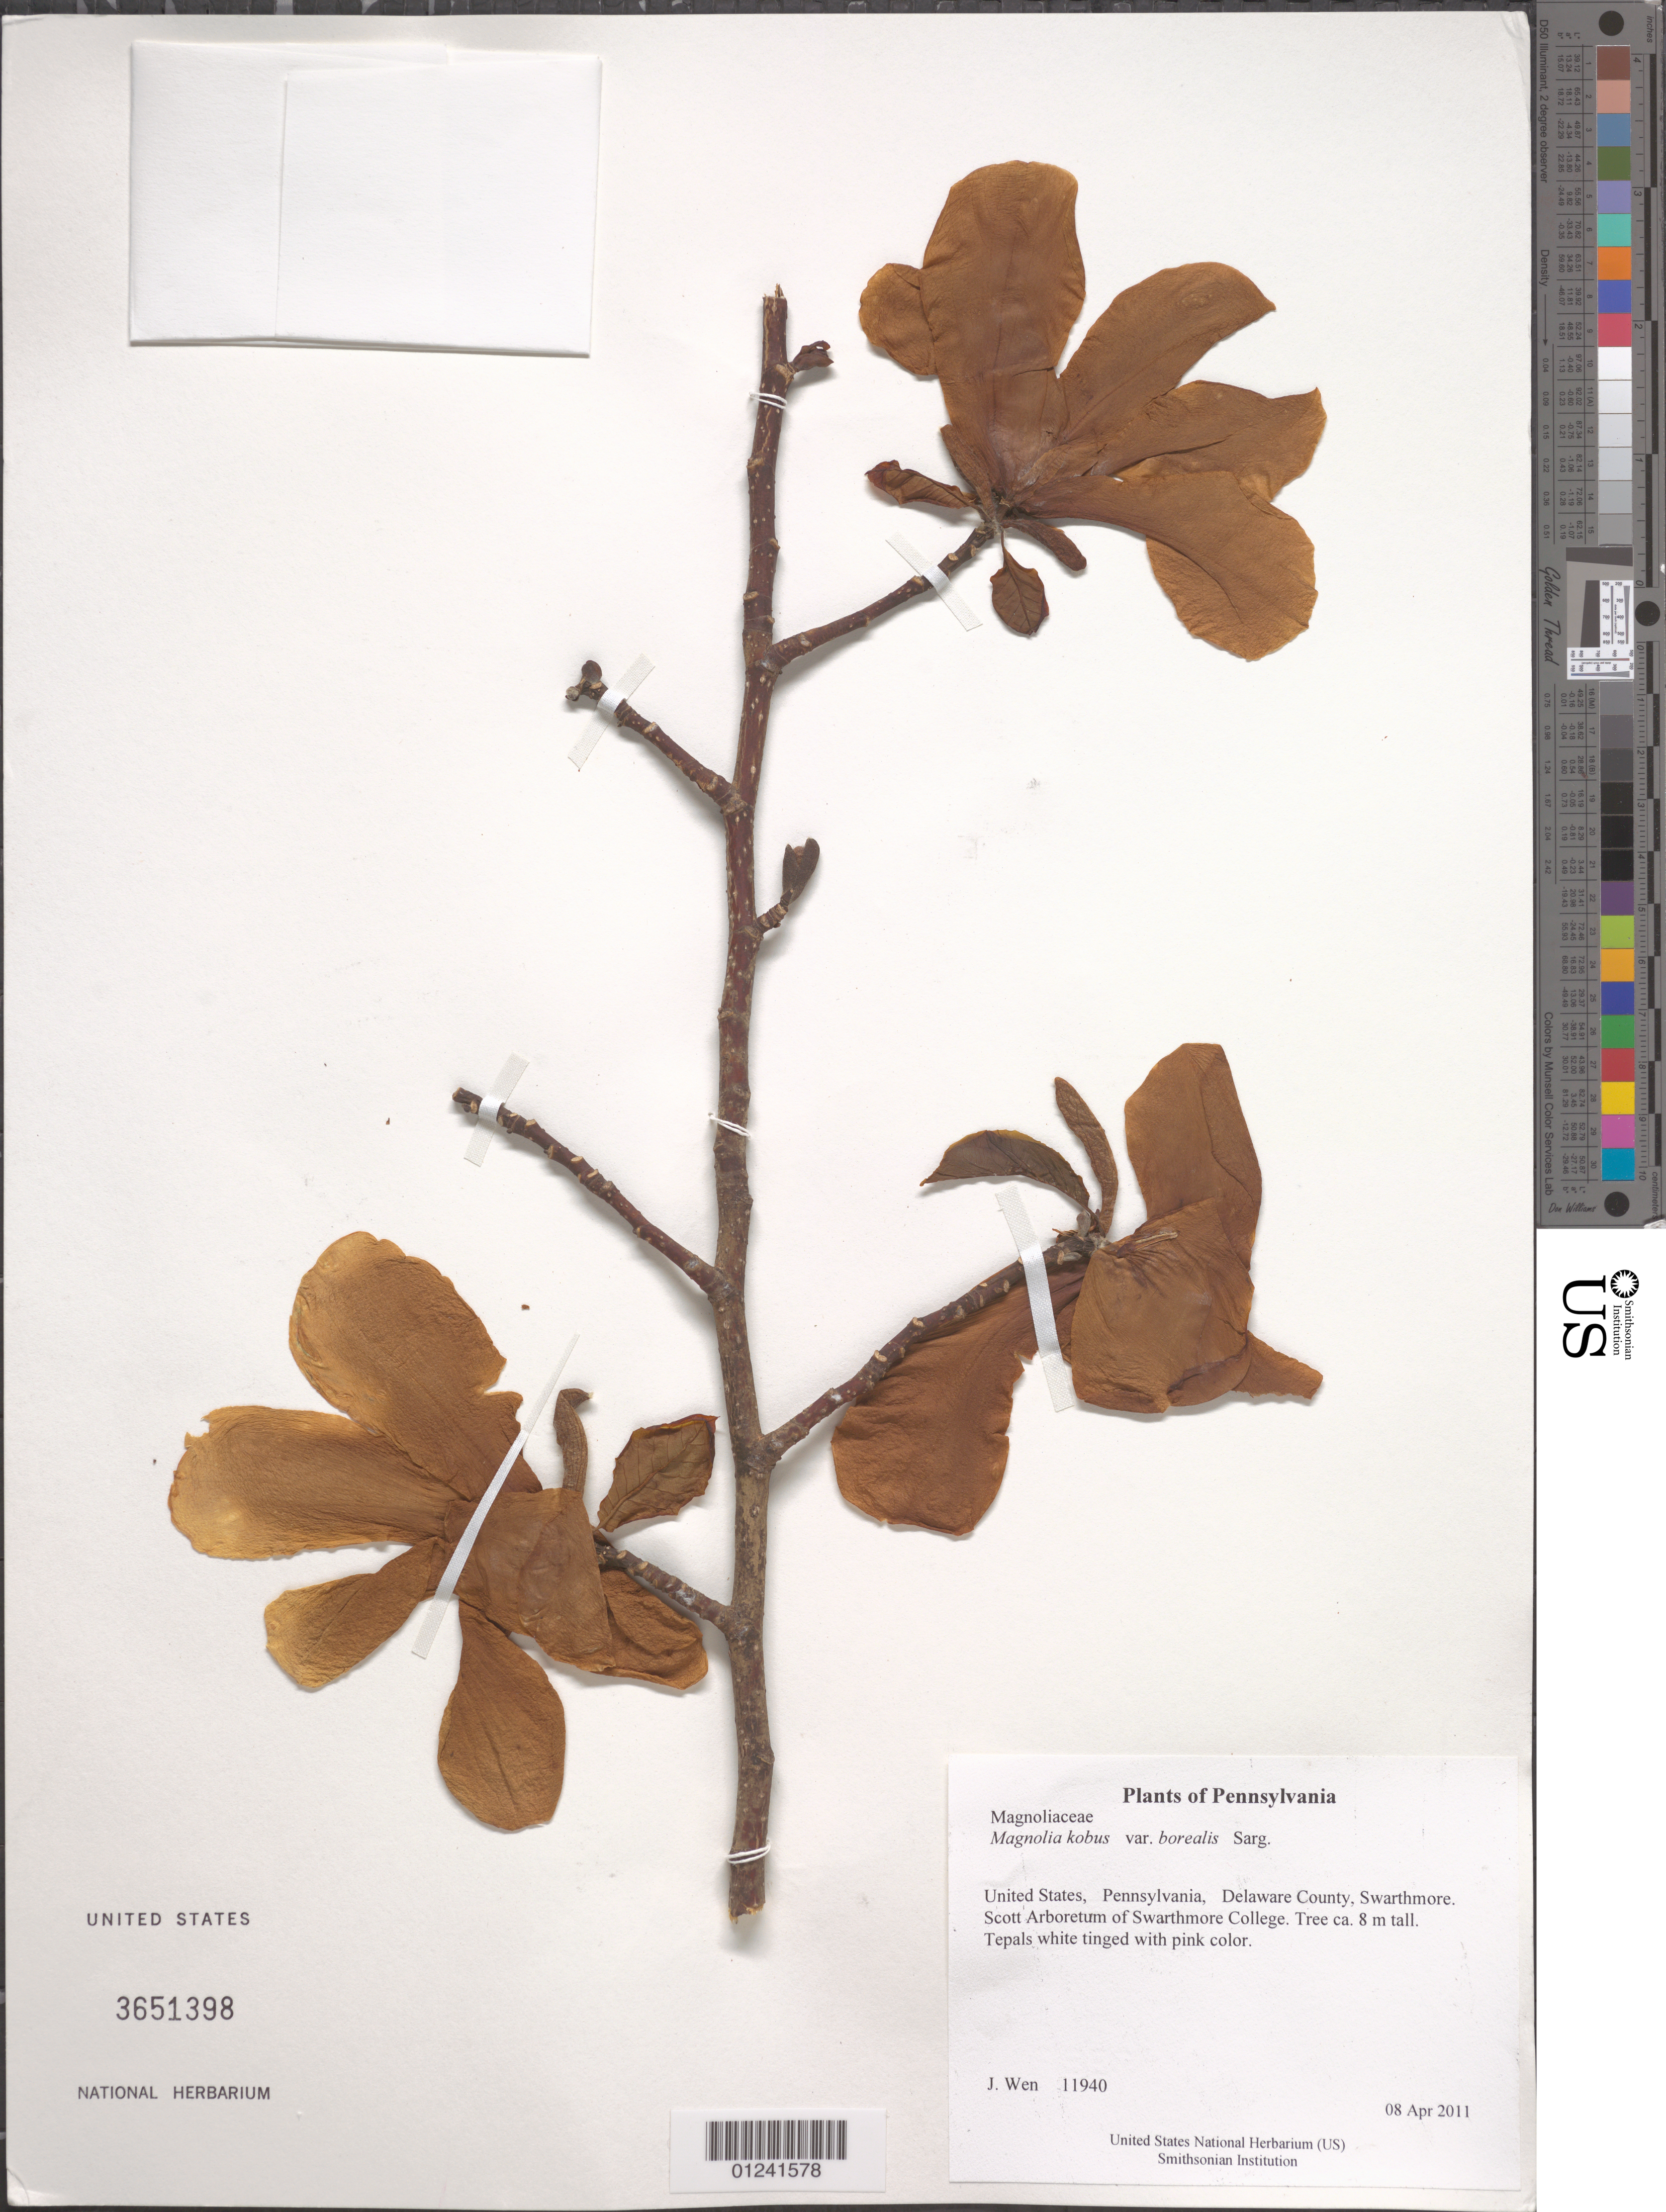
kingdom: Plantae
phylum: Tracheophyta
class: Magnoliopsida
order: Magnoliales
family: Magnoliaceae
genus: Magnolia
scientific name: Magnolia kobus var. borealis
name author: Sarg.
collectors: J. Wen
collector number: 11940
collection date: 2011-04-08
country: United States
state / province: Pennsylvania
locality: Delaware County, Swarthmore. Scott Arboretum of Swarthmore College.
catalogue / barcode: US 3651398